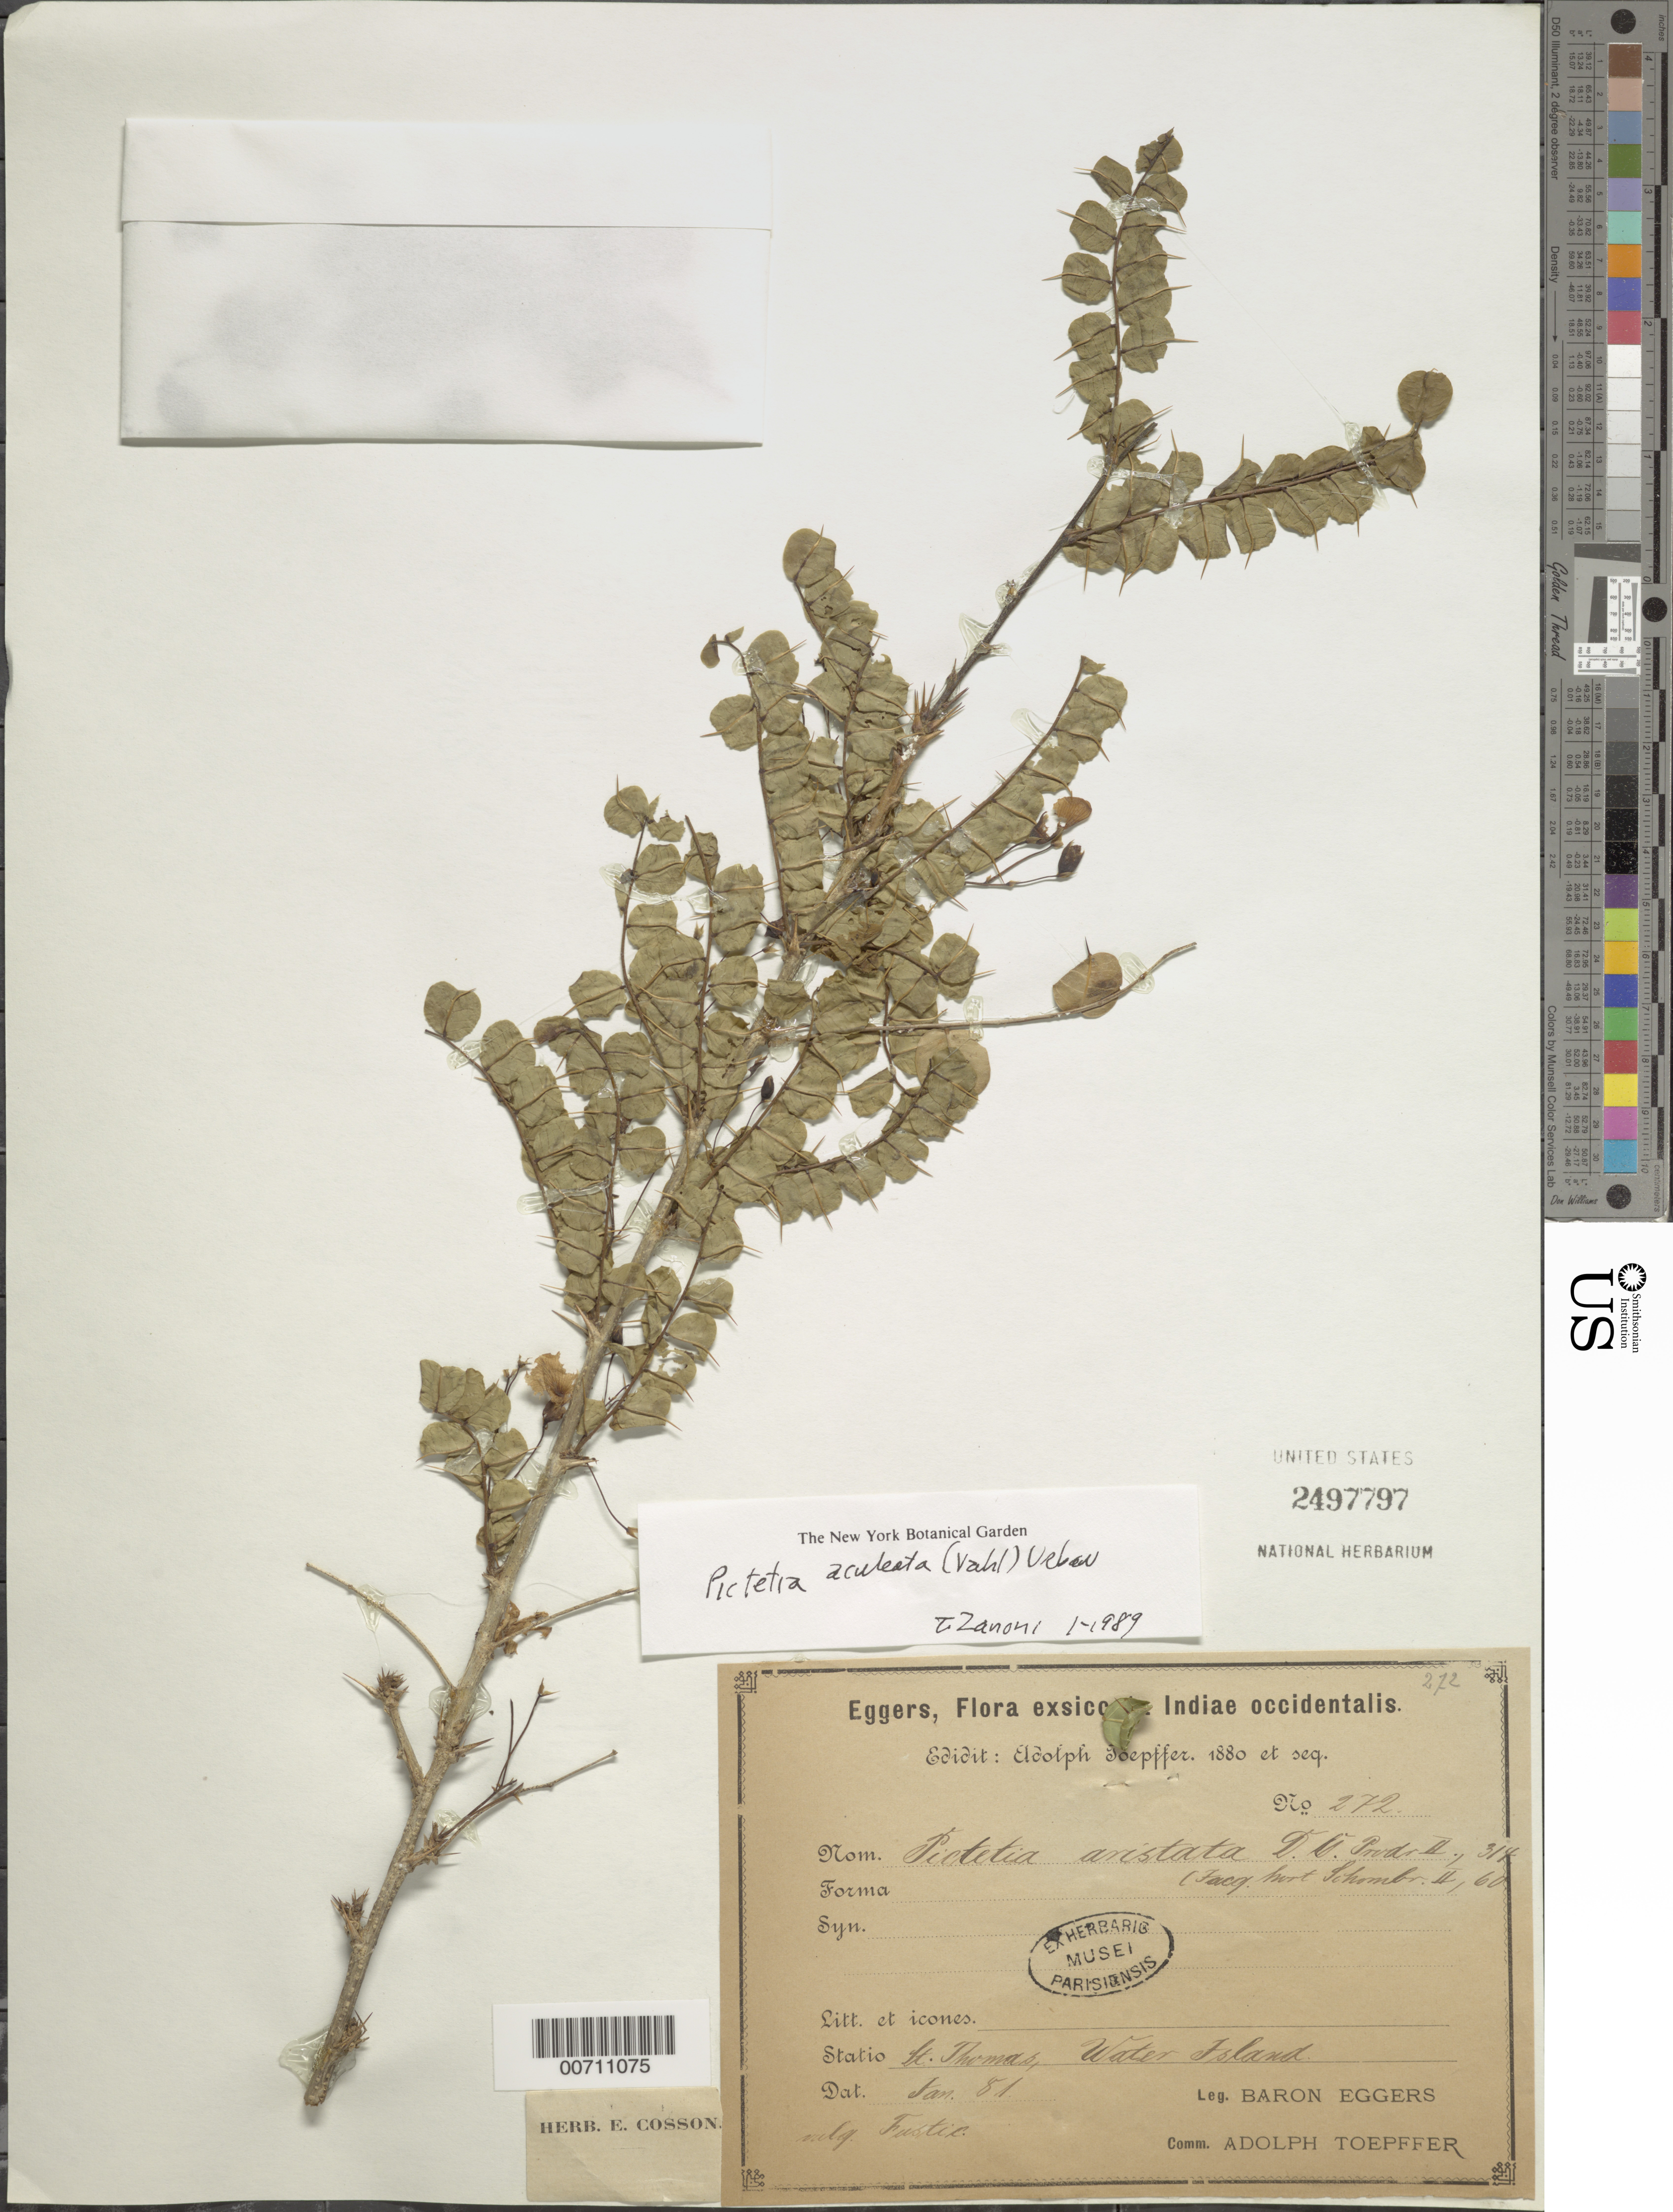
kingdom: Plantae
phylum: Tracheophyta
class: Magnoliopsida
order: Fabales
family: Fabaceae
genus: Pictetia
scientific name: Pictetia aculeata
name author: (Vahl) Urb.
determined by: Zanoni, T. A., (NY), New York Botanical Garden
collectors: H. F. A. von Eggers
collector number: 272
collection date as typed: Jan 1881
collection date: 1881-01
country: U.S. Virgin Islands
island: Water Island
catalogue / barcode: US 2497797